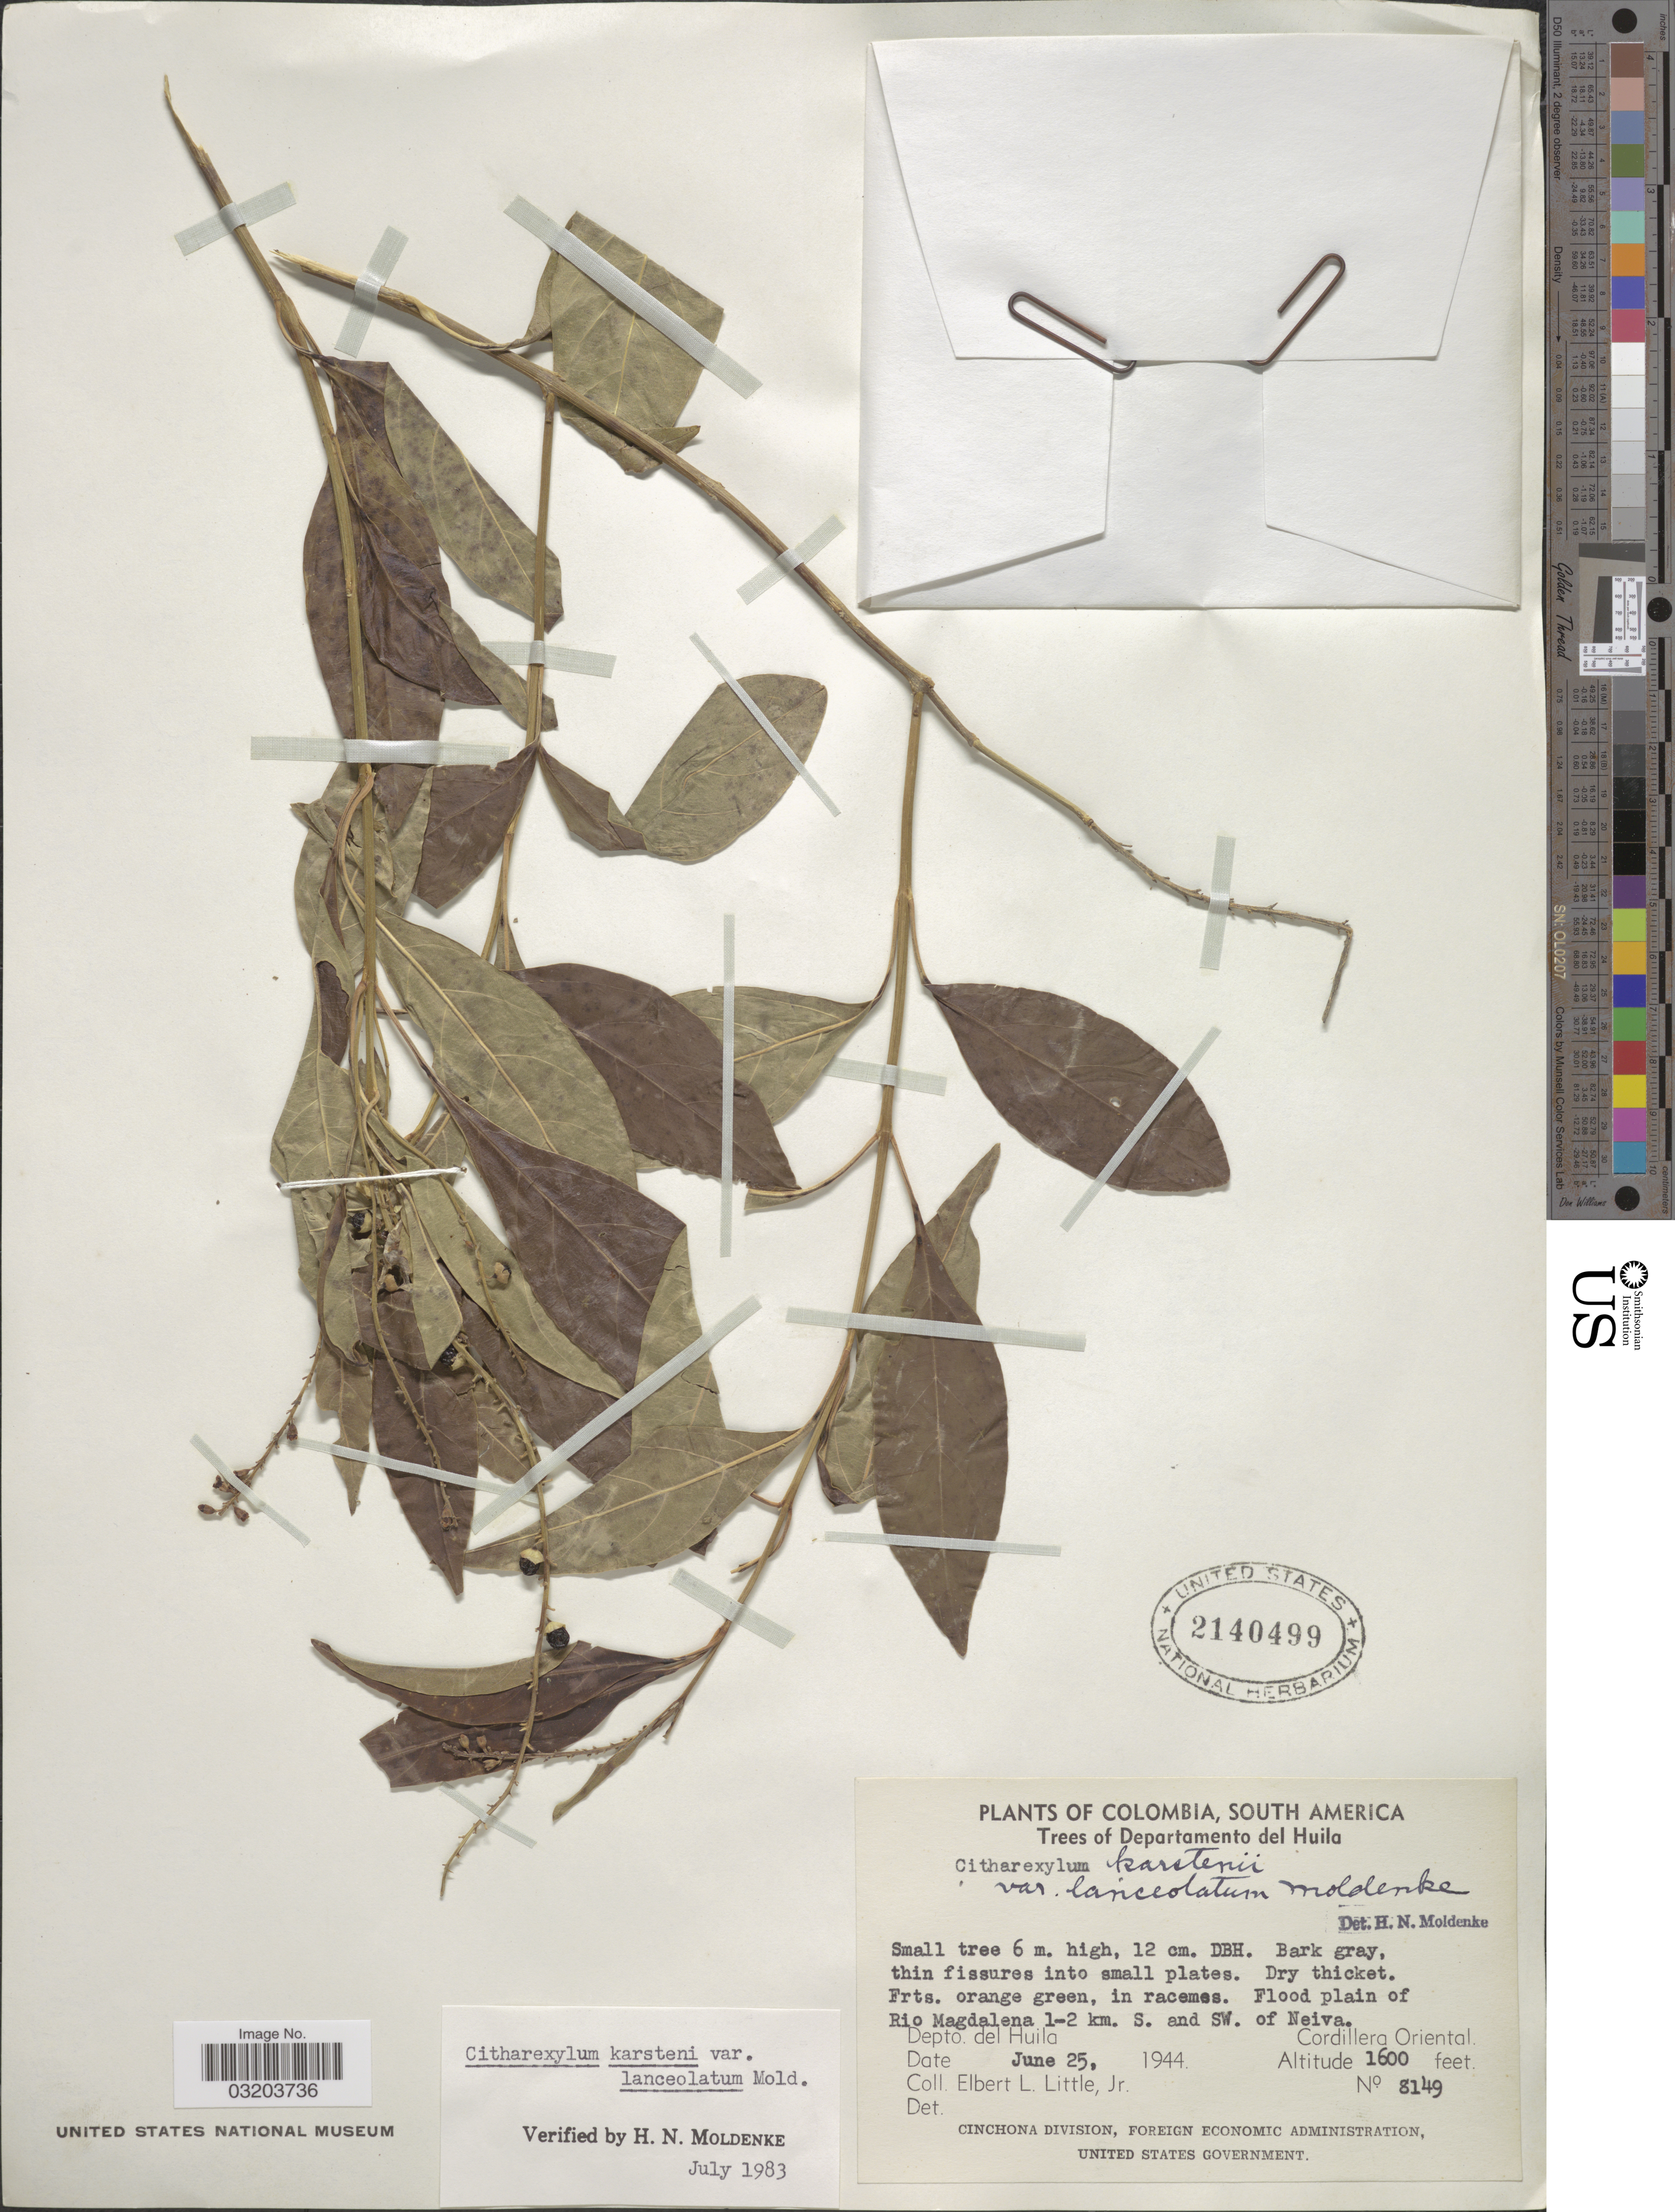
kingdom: Plantae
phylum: Tracheophyta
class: Magnoliopsida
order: Lamiales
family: Verbenaceae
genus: Citharexylum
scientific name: Citharexylum karstenii var. lanceolatum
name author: Moldenke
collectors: E. L. Little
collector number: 8149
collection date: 1944-06-25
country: Colombia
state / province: Huila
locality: Departamento del Huila. Flood plain of Rio Magdalena 1-2 km. S. and SW. of Neiva. Depto. del Huila. Cordillera Oriental.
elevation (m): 488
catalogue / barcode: US 2140499